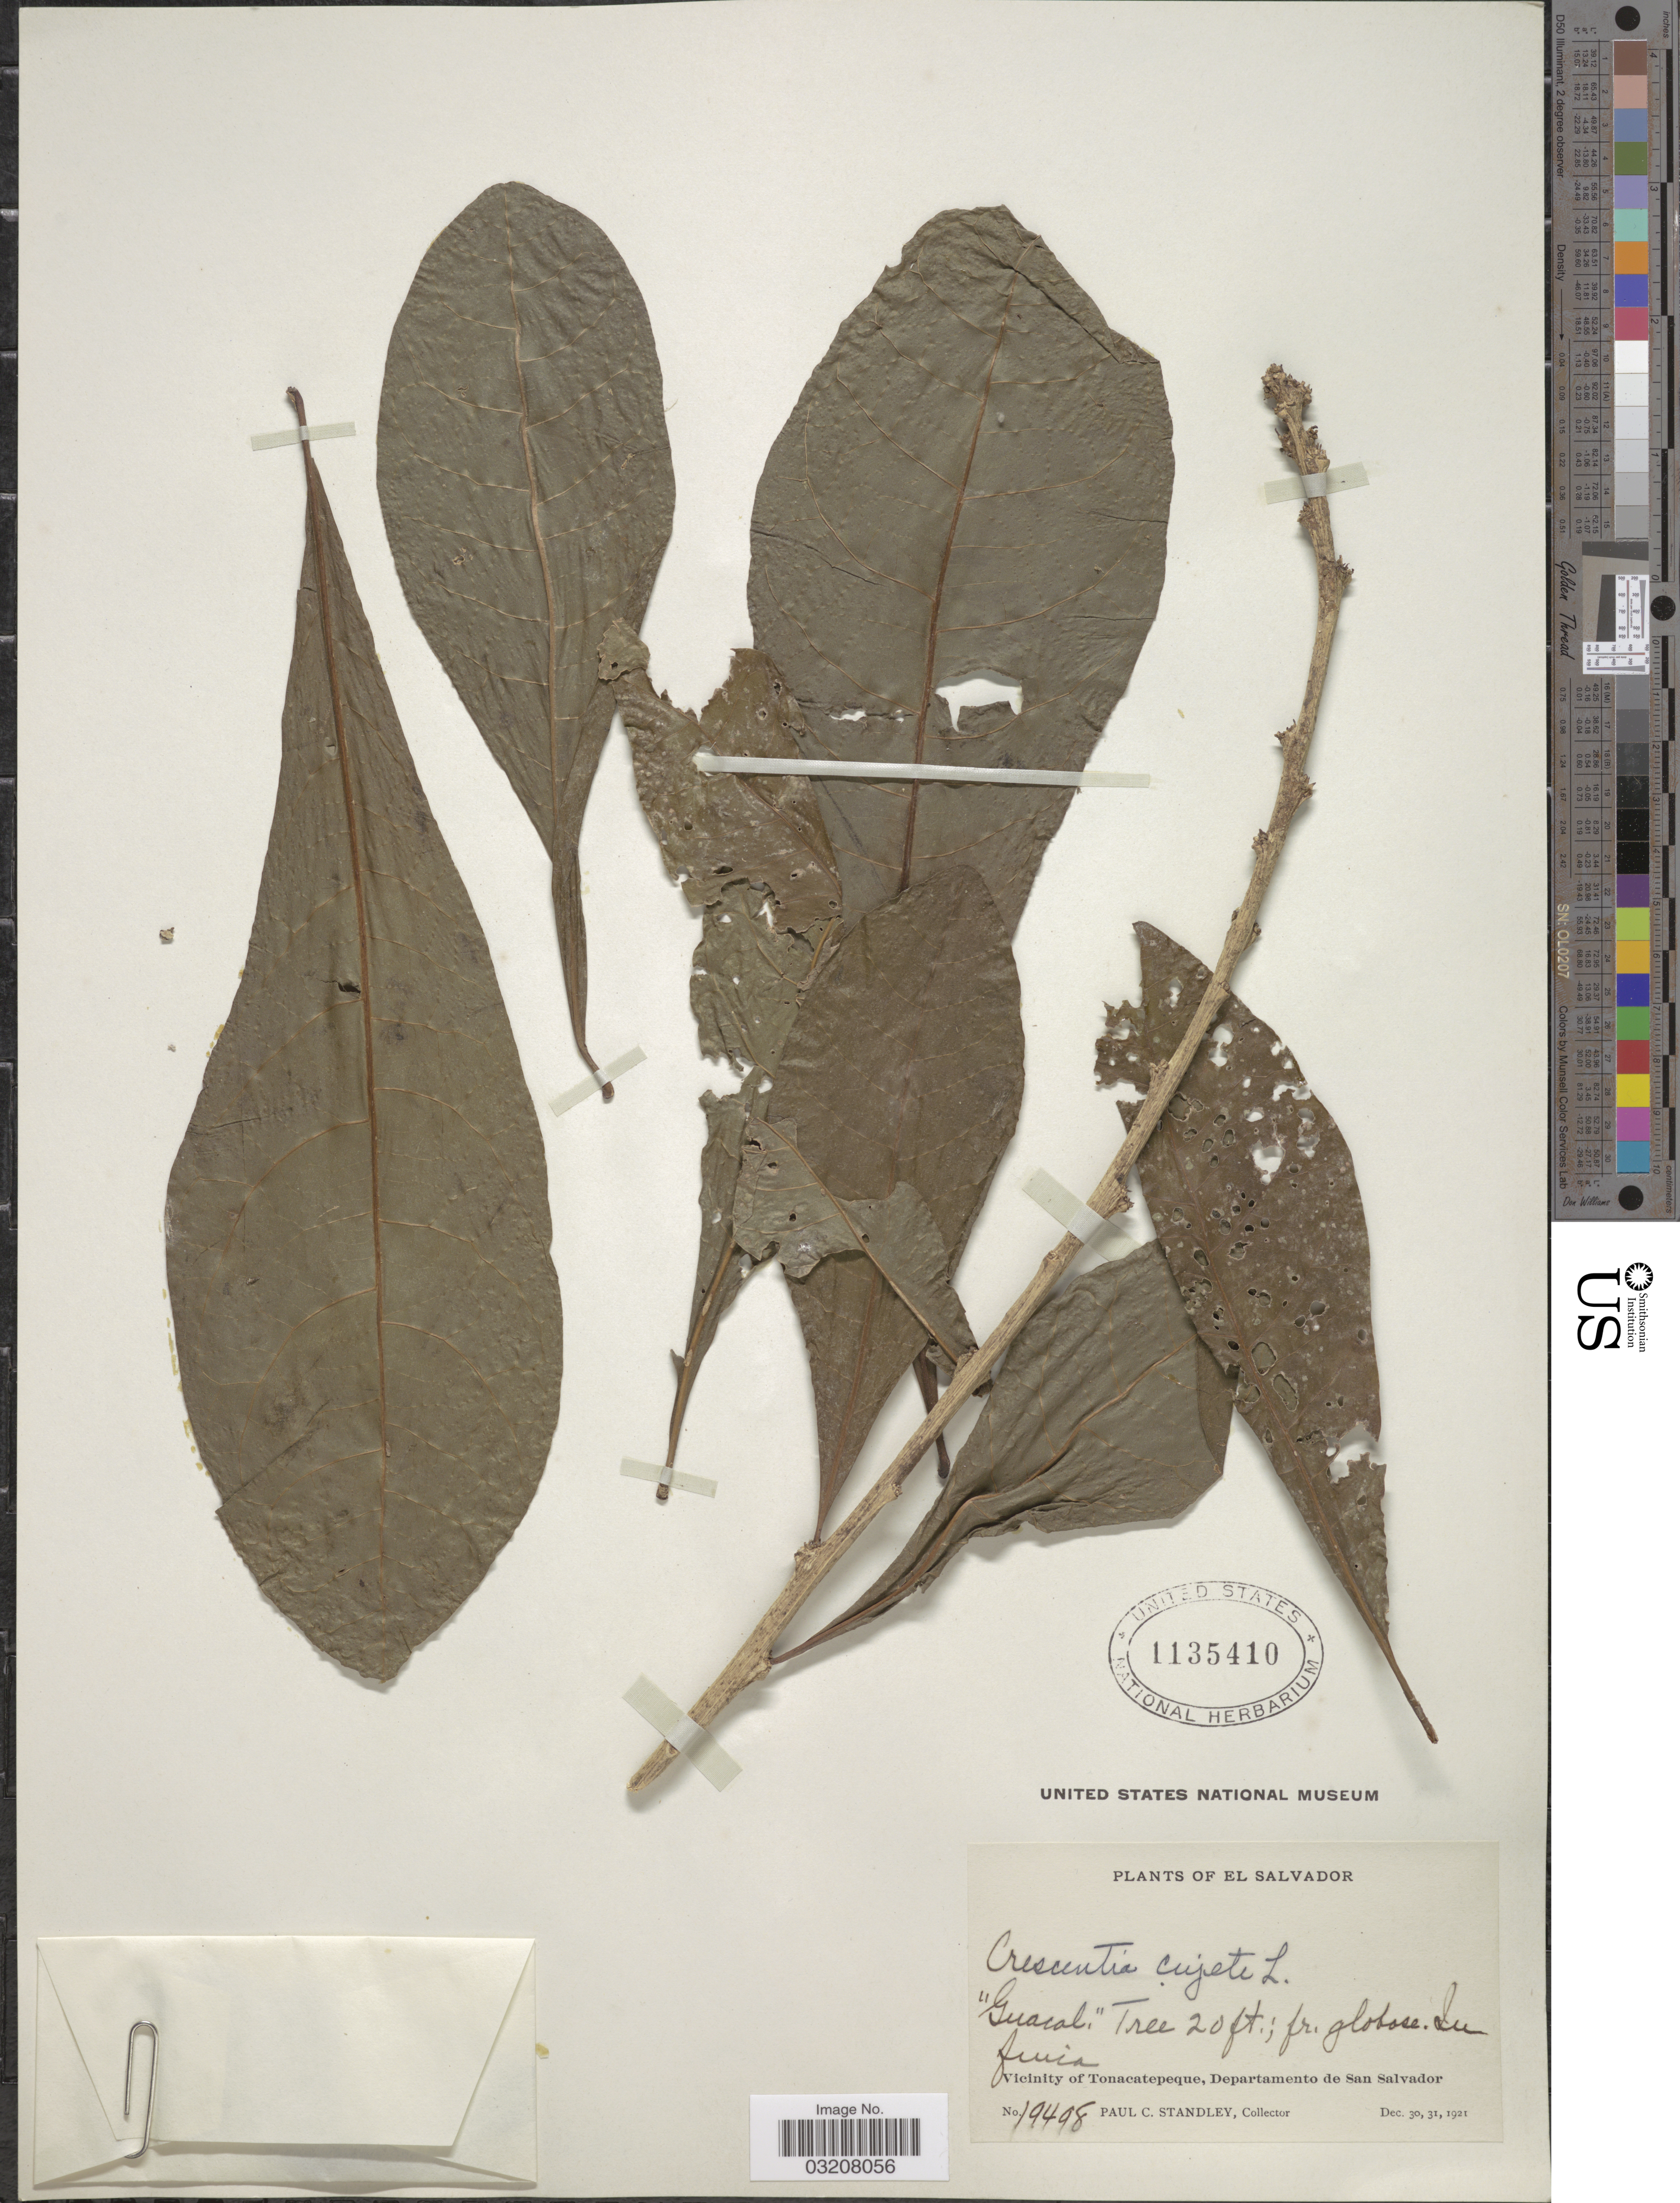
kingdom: Plantae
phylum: Tracheophyta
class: Magnoliopsida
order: Lamiales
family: Bignoniaceae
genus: Crescentia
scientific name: Crescentia cujete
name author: L.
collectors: P. C. Standley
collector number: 19498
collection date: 1921-12-30/1921-12-31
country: El Salvador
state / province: San Salvador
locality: Vicinity of Tonacatepeque, Departamento de San Salvador.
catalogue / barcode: US 1135410